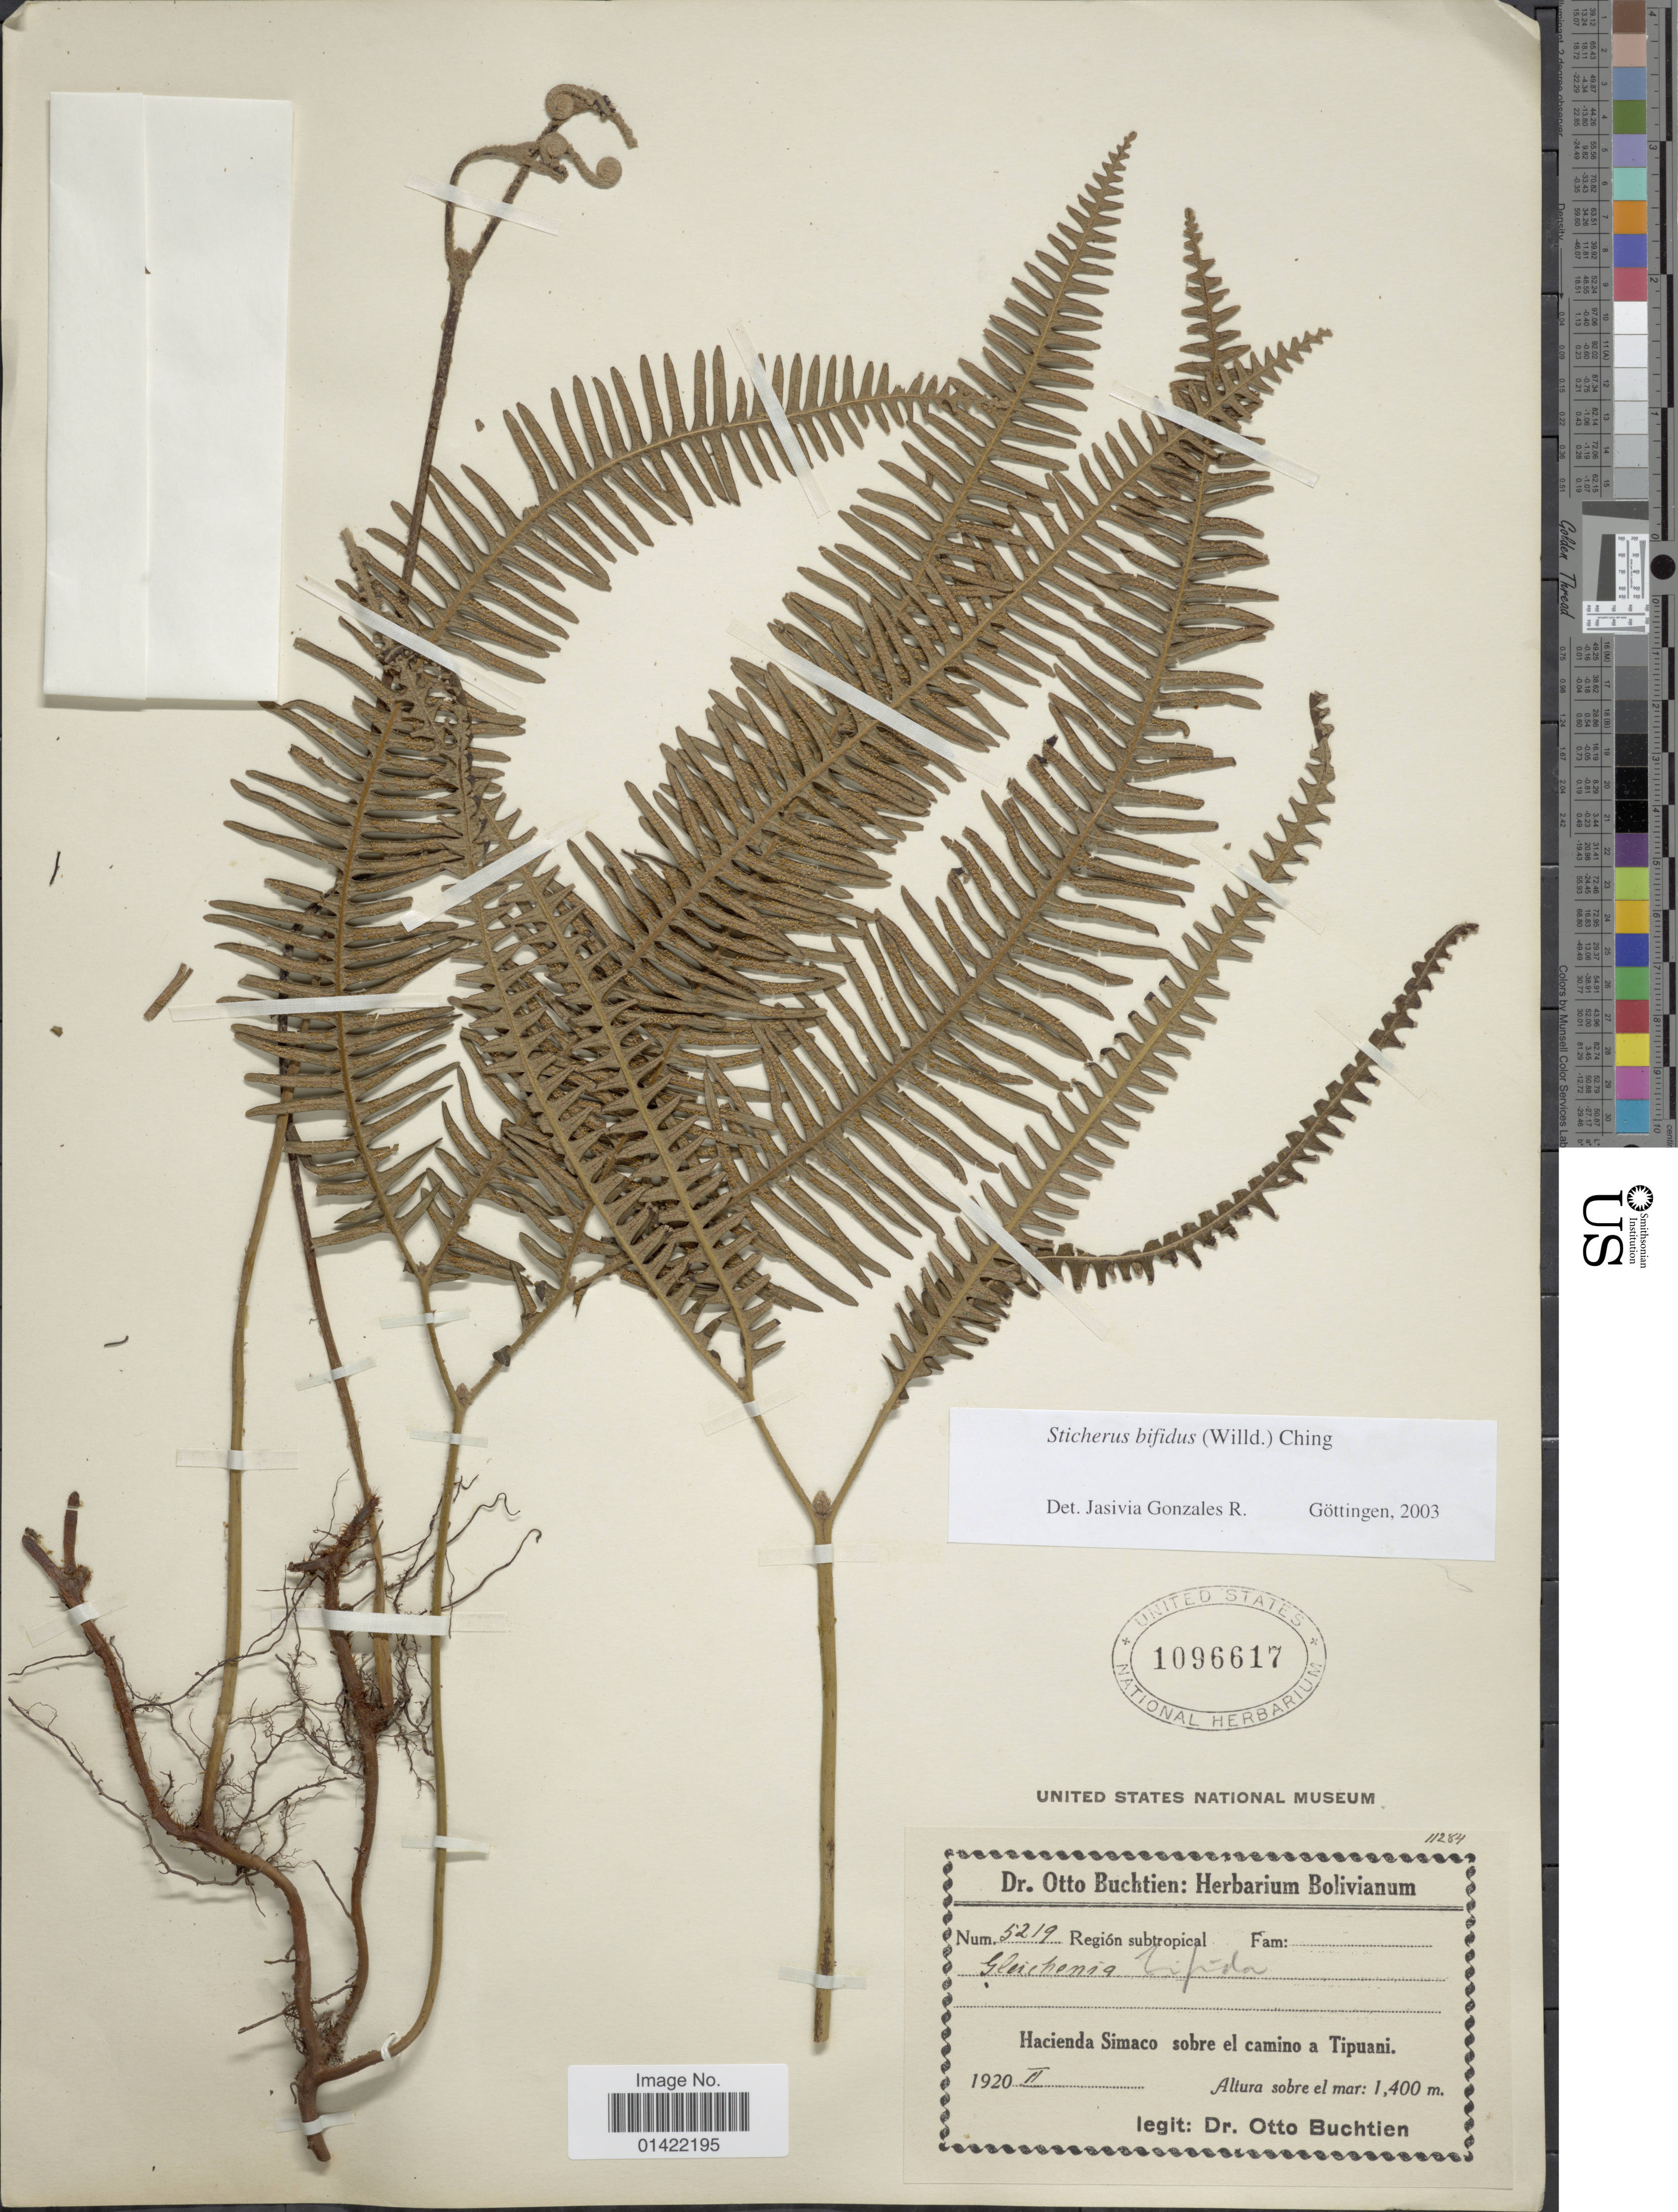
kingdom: Plantae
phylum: Tracheophyta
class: Polypodiopsida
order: Gleicheniales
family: Gleicheniaceae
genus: Sticherus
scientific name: Sticherus bifidus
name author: (Willd.) Ching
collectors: O. Buchtien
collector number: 5219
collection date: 1920-02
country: Bolivia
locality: Hacienda Simaco sobre el camino a Tipuani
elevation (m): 1400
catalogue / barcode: US 1096617